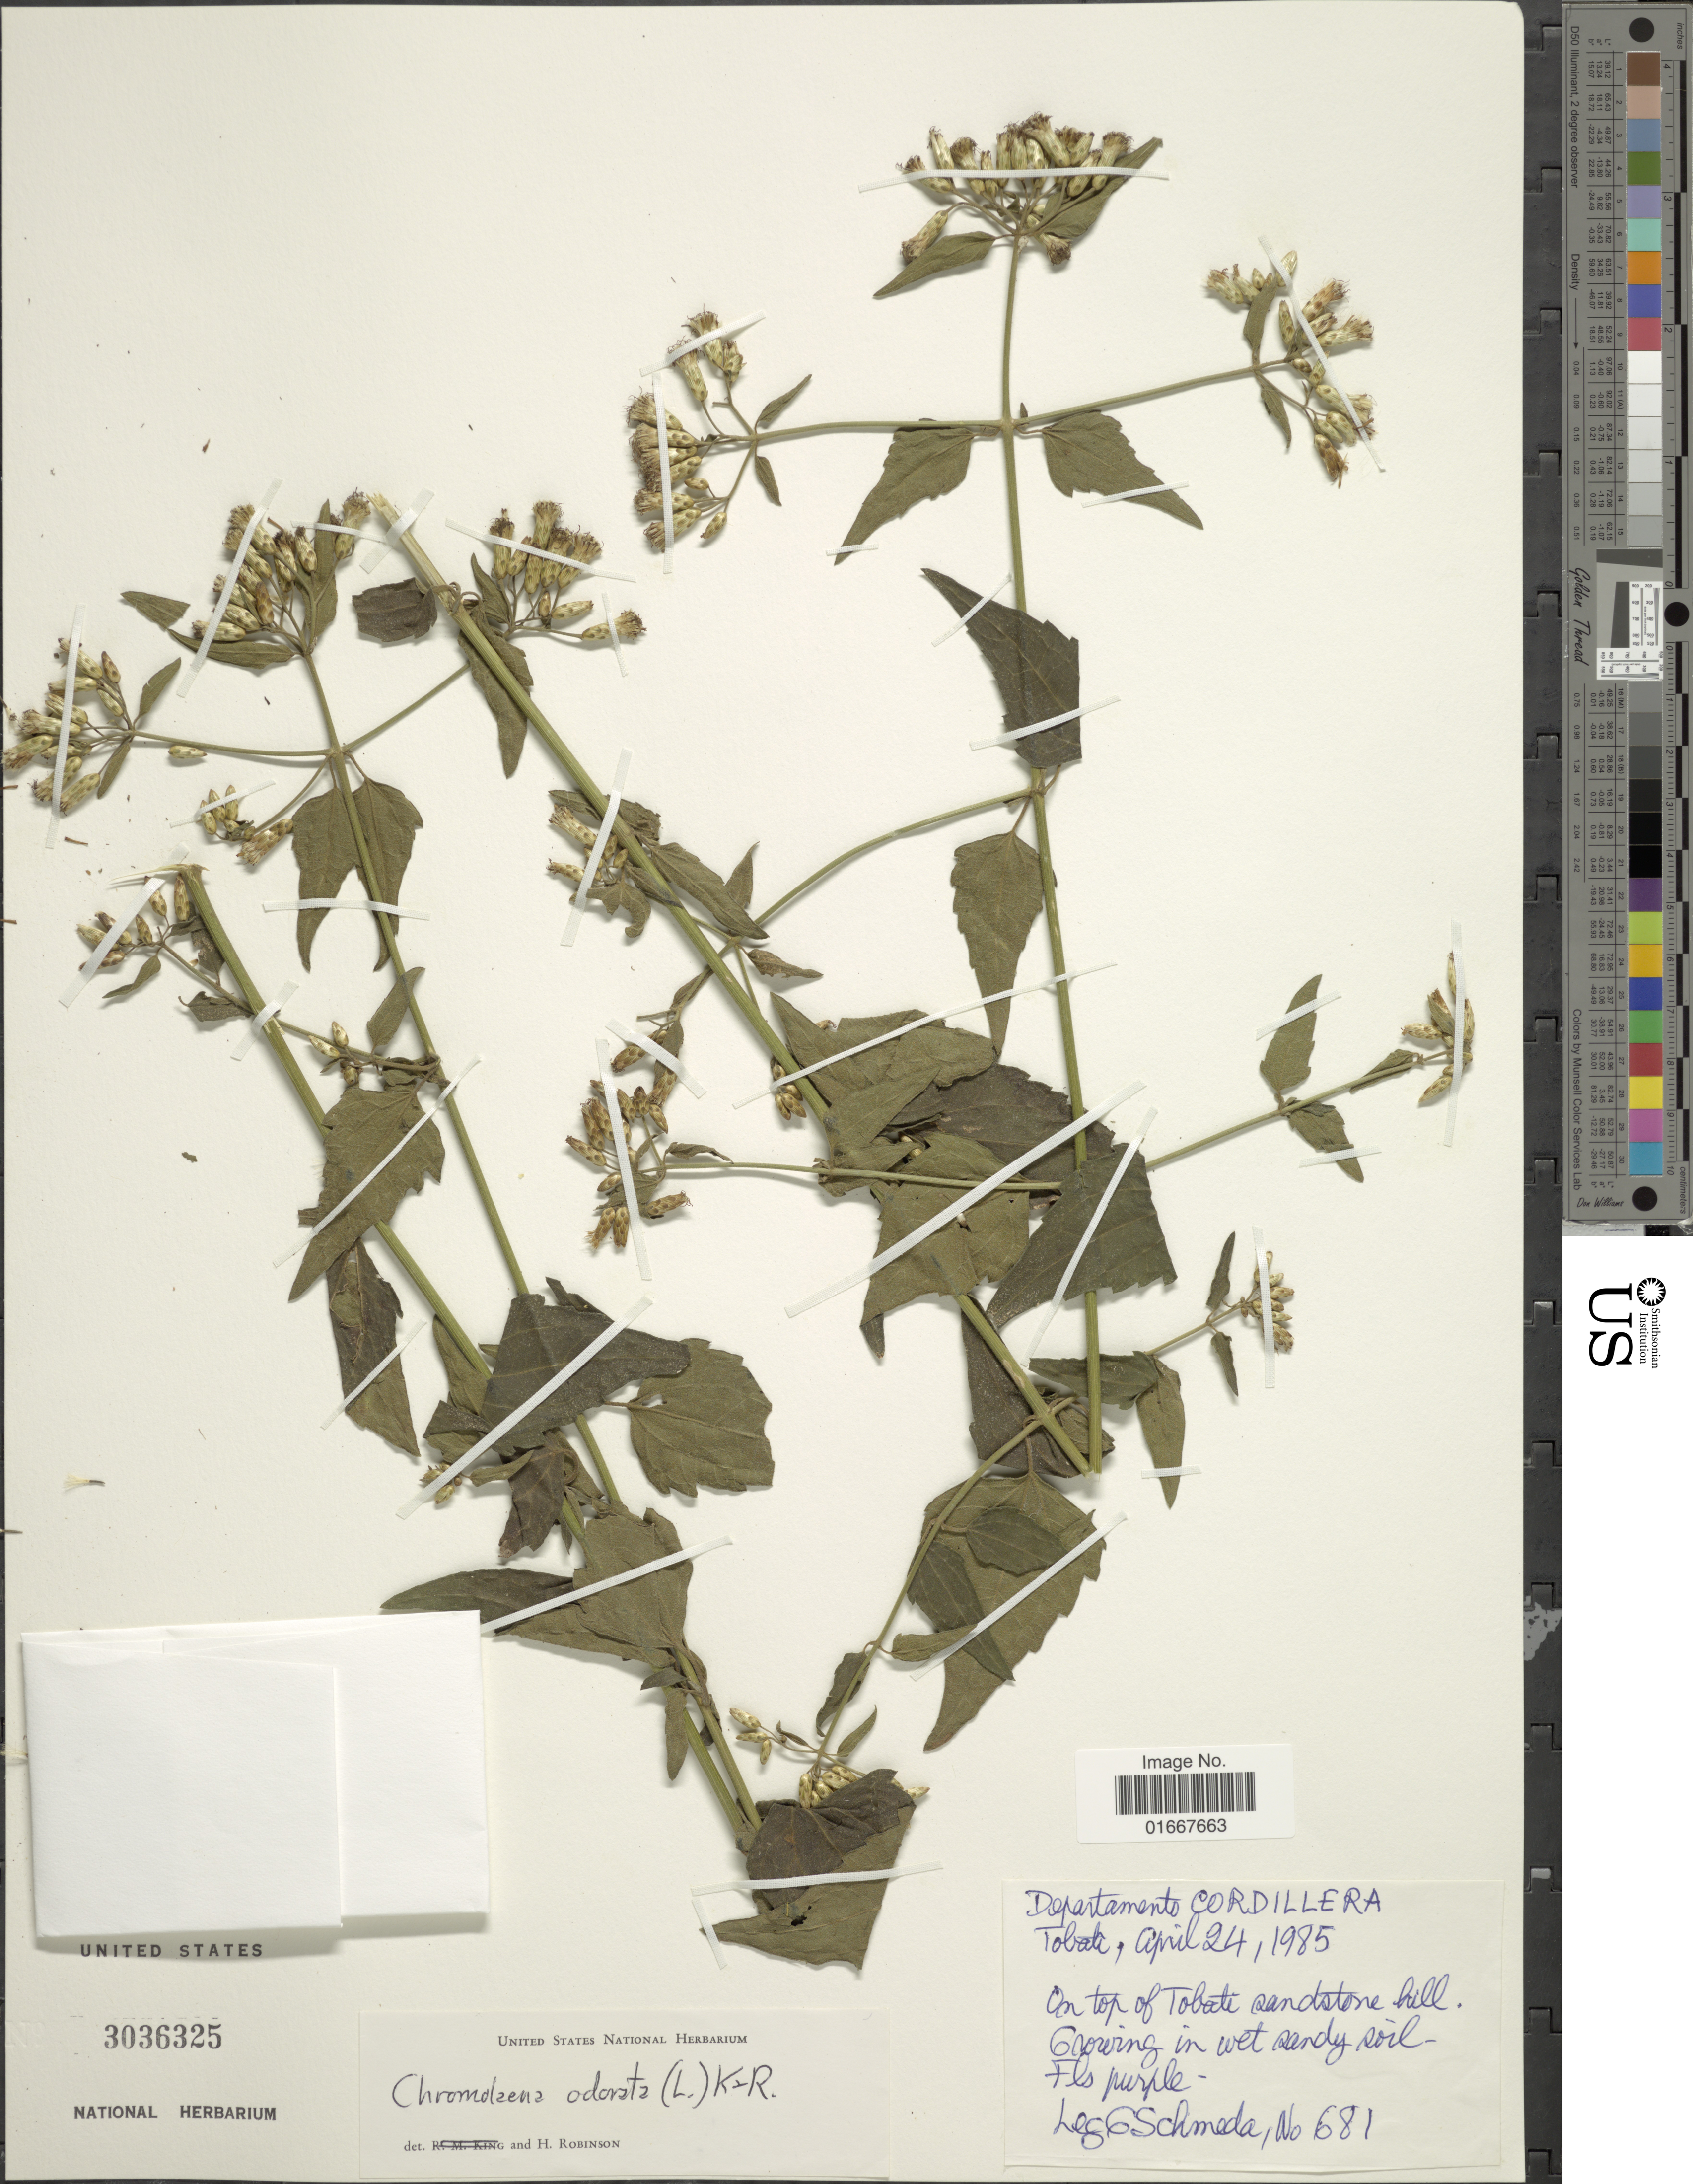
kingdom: Plantae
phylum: Tracheophyta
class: Magnoliopsida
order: Asterales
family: Asteraceae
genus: Chromolaena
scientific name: Chromolaena odorata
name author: (L.) R.M. King & H. Rob.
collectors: G. Schmeda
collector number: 681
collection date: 1985-04-24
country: Paraguay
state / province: Cordillera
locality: Tobatî. On top of Tobati sandstone hill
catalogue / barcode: US 3036325